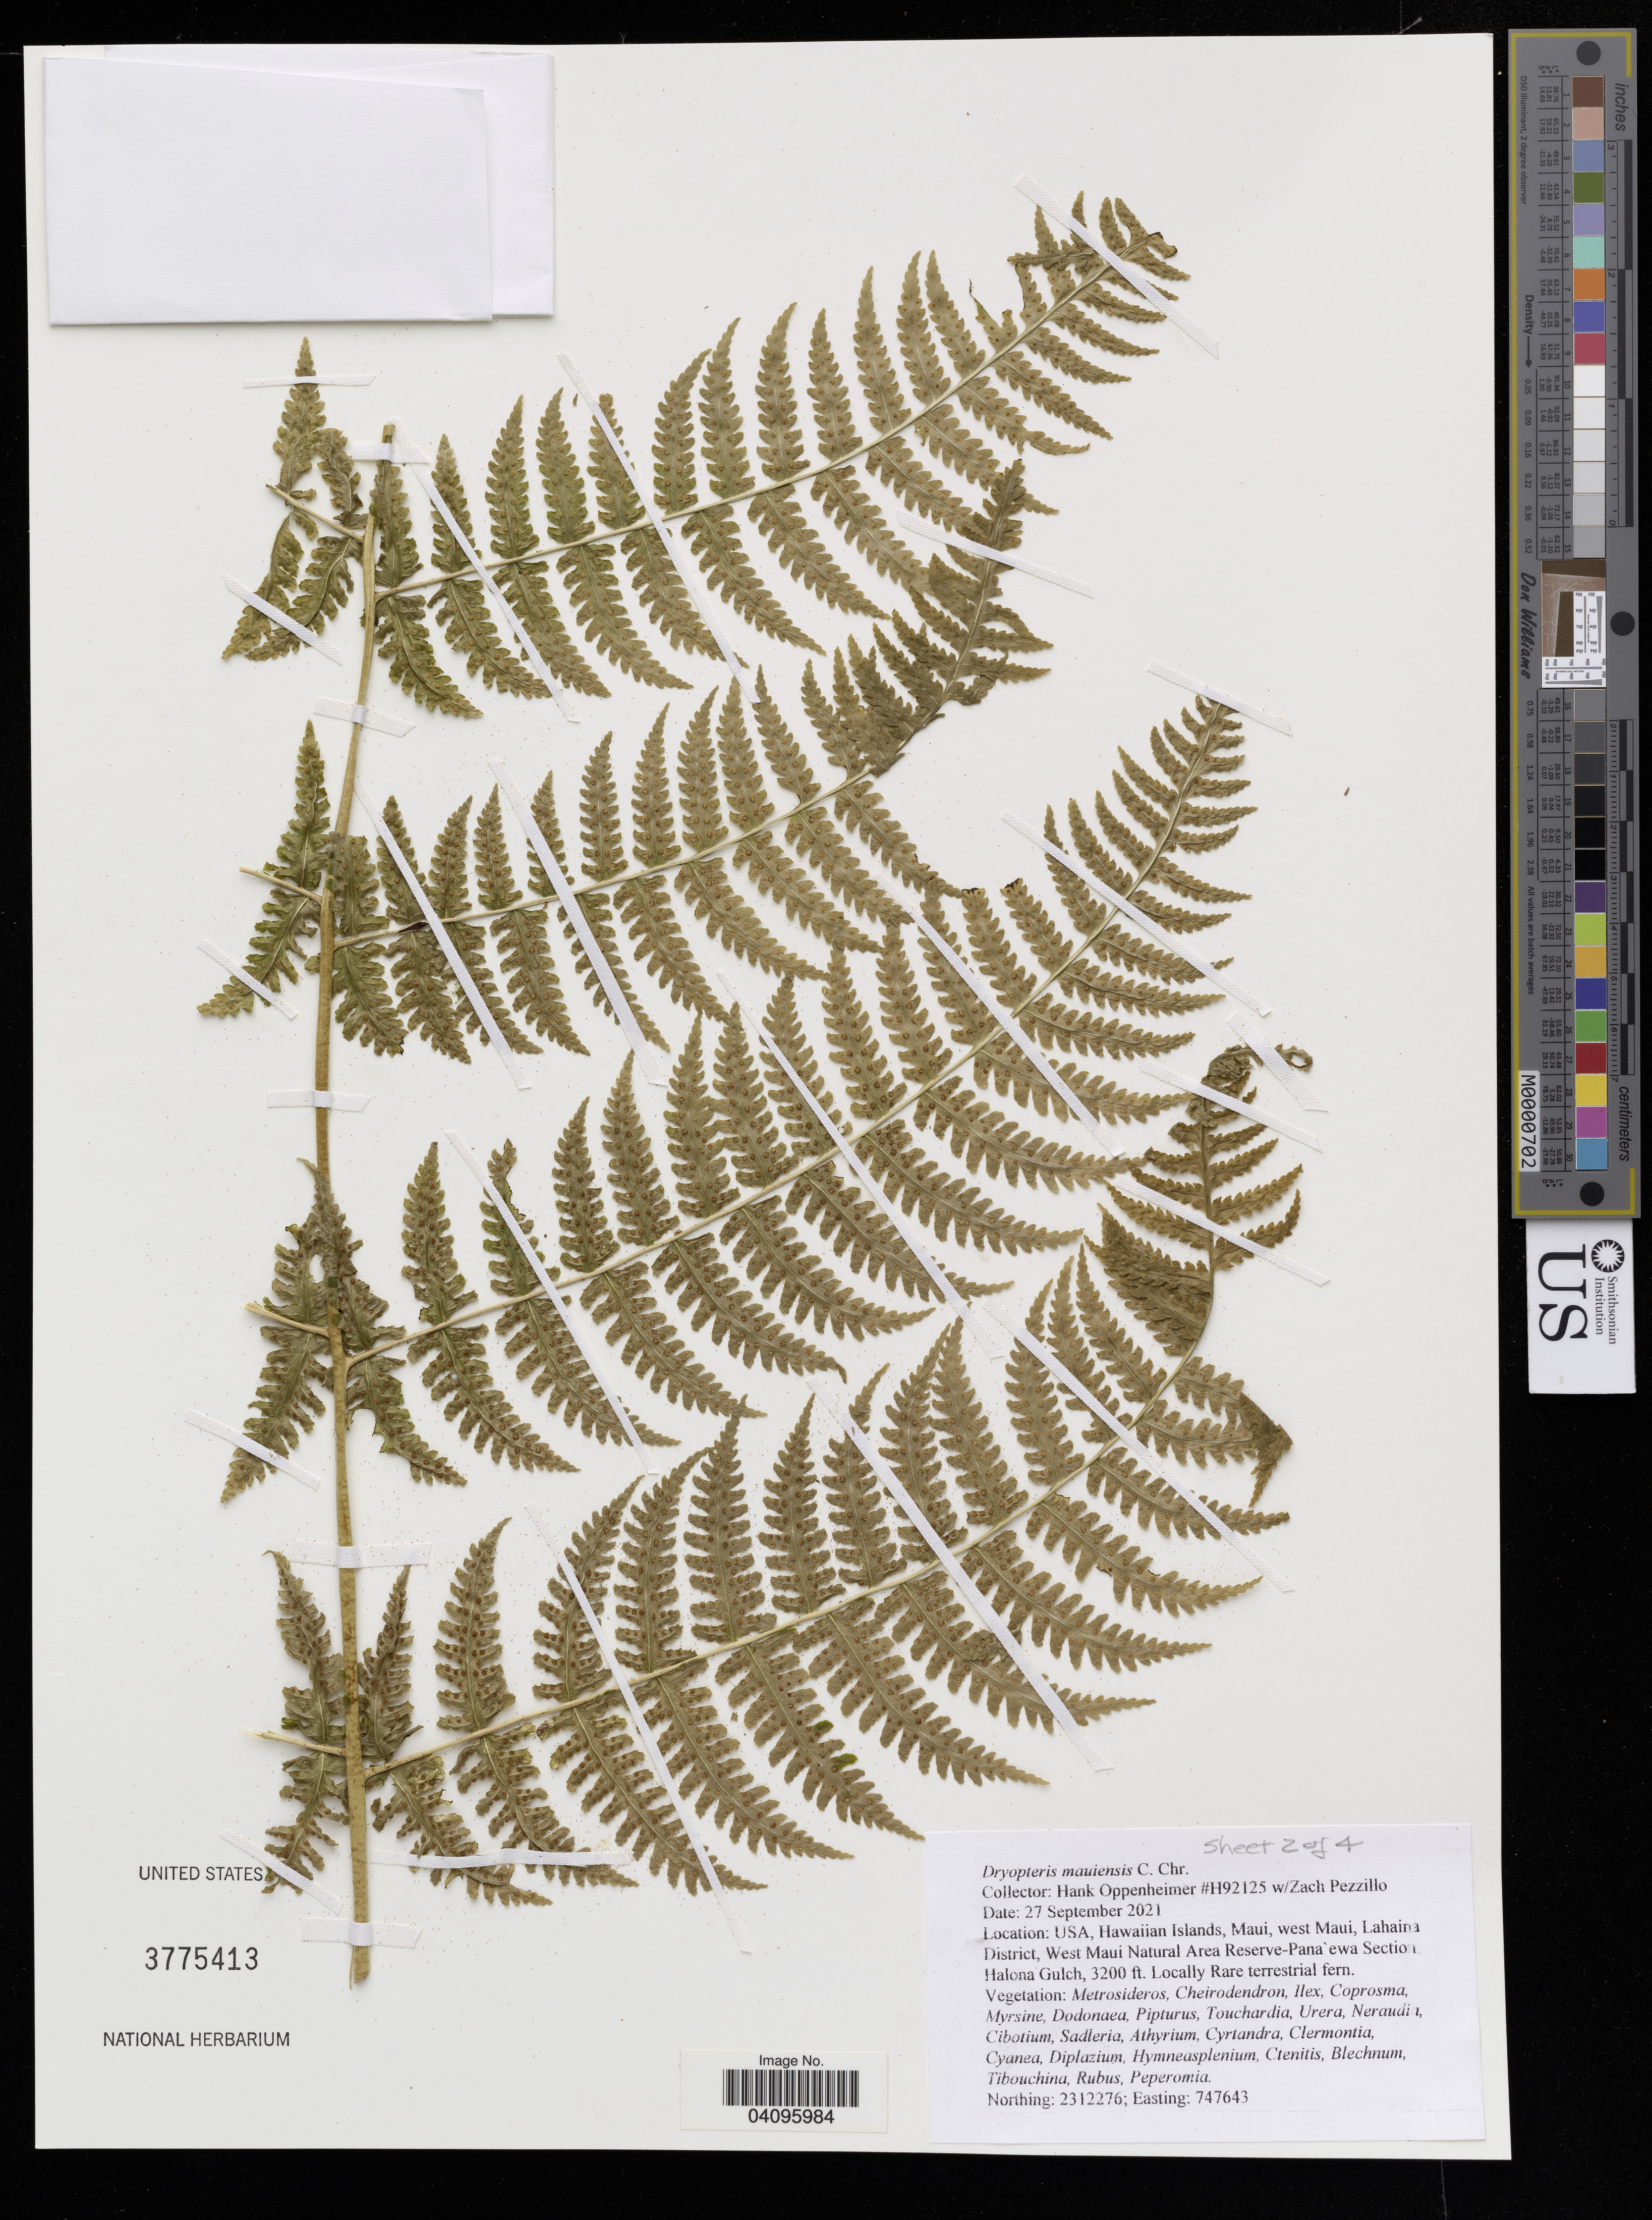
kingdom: Plantae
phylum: Tracheophyta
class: Polypodiopsida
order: Polypodiales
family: Dryopteridaceae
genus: Dryopteris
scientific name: Dryopteris mauiensis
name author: C. Chr.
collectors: H. Oppenheimer & Z. Pezzillo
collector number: H92125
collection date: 2021-09-27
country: United States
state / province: Hawaii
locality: Maui, west Maui, Lahaina District, West Maui Natural Area Reserve-Pana'ewa Section Halona Gulch.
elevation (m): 975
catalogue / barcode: US 3775413